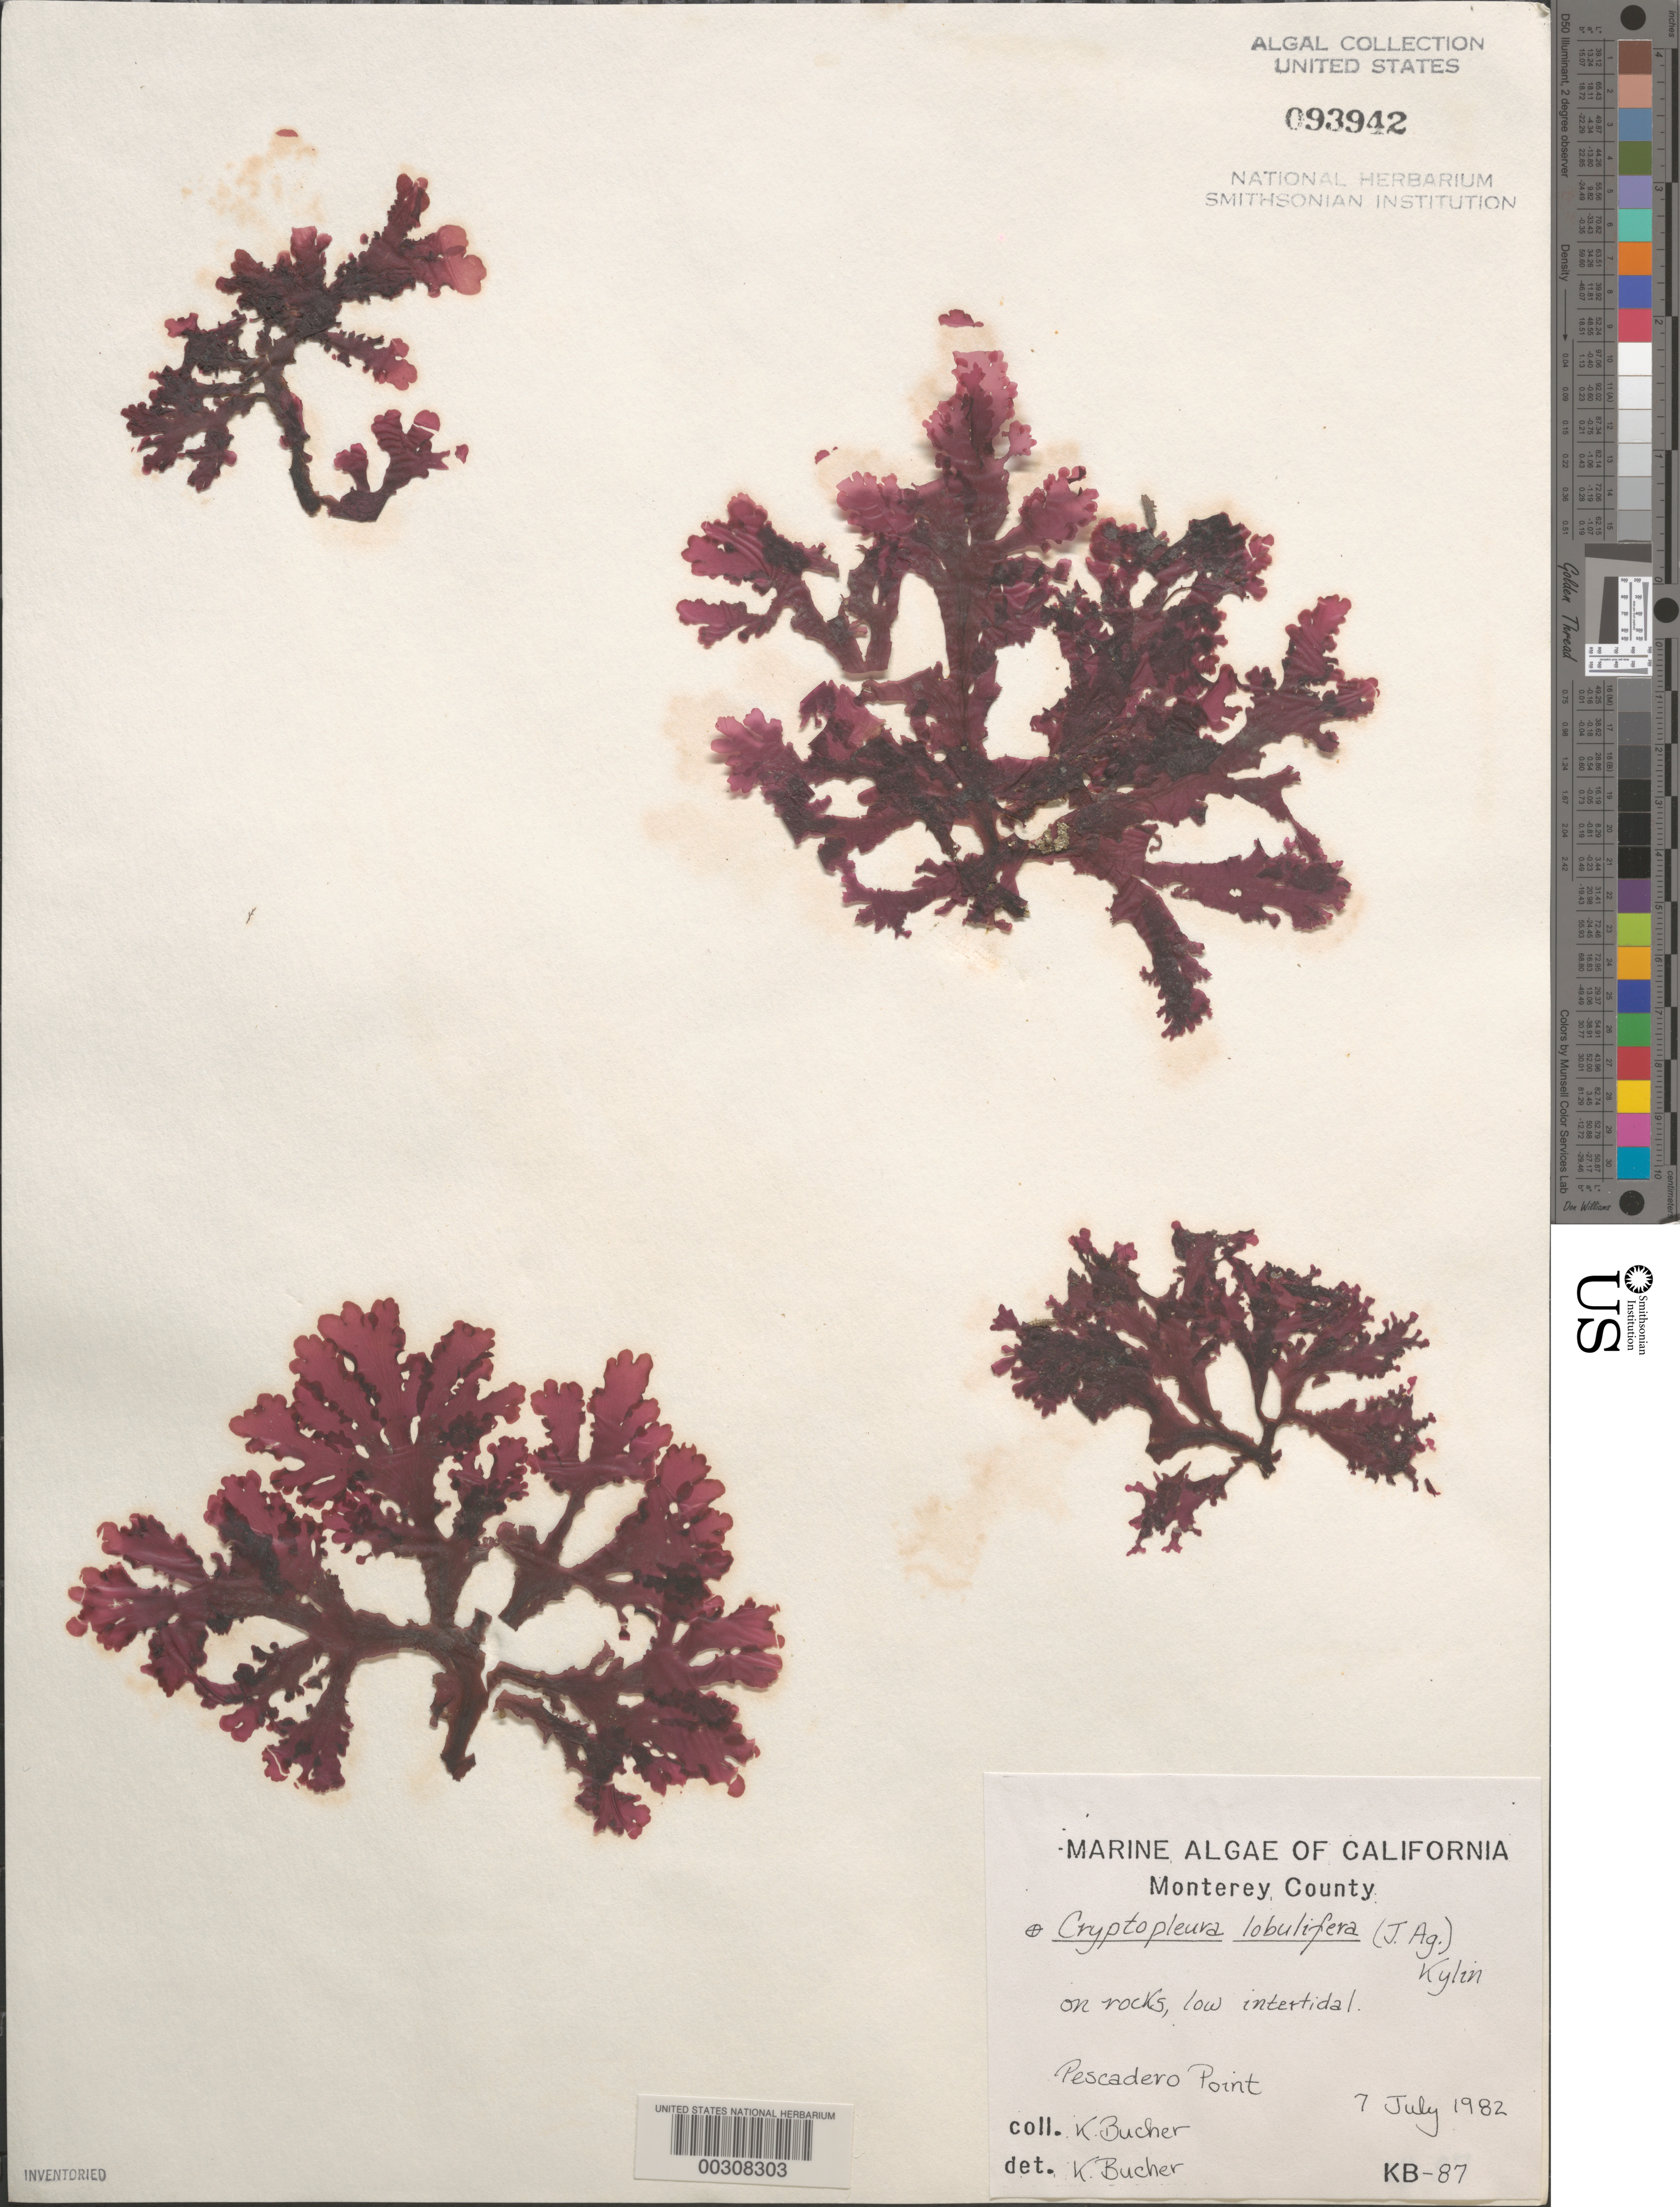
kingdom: Plantae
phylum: Rhodophyta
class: Florideophyceae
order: Ceramiales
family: Delesseriaceae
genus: Cryptopleura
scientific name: Cryptopleura lobulifera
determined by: Bucher, Katina E.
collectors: K. E. Bucher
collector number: KB-87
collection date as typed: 07 Jul 1982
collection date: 1982-07-07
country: United States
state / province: California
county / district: Monterey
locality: Pescadero Point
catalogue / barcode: US 93942